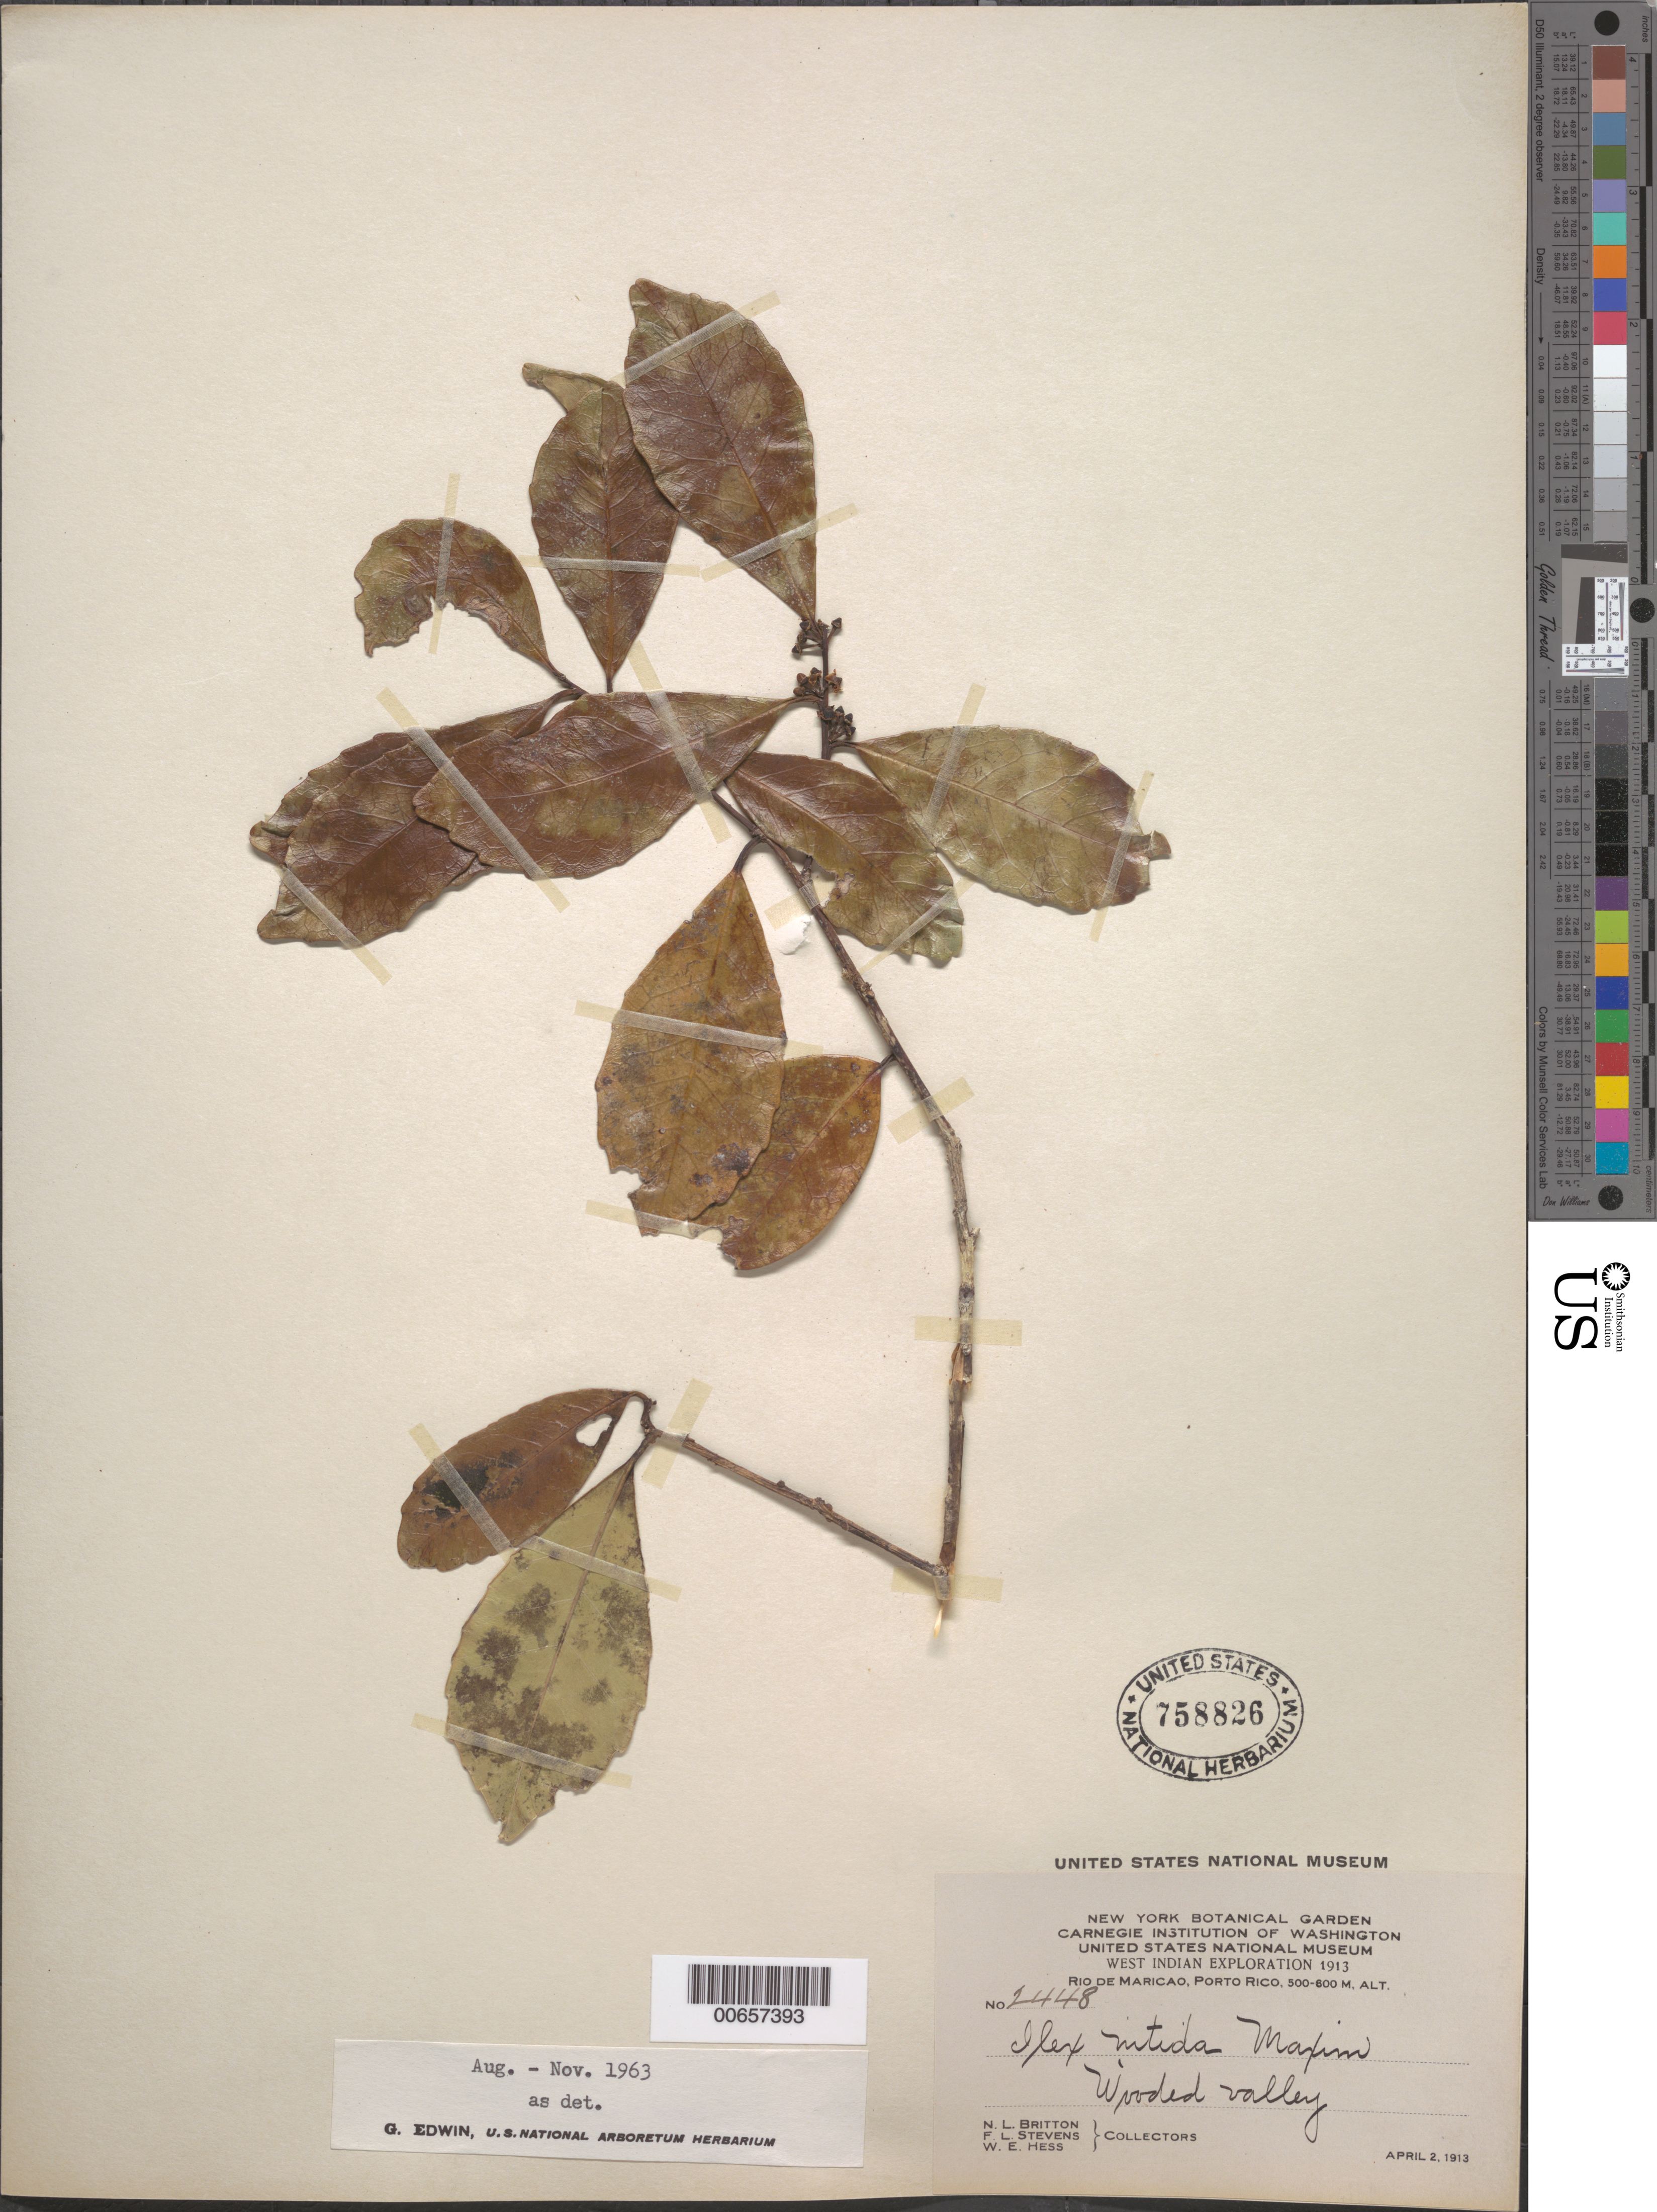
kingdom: Plantae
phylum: Tracheophyta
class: Magnoliopsida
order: Aquifoliales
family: Aquifoliaceae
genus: Ilex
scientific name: Ilex dioica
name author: (Vahl) Griseb.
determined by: Edwin, G.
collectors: N. Britton, F. L. Stevens & W. Hess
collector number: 2448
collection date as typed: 02 Apr 1913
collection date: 1913-04-02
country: Puerto Rico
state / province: Maricao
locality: Río Maricao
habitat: Wooded valley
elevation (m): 500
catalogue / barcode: US 758826